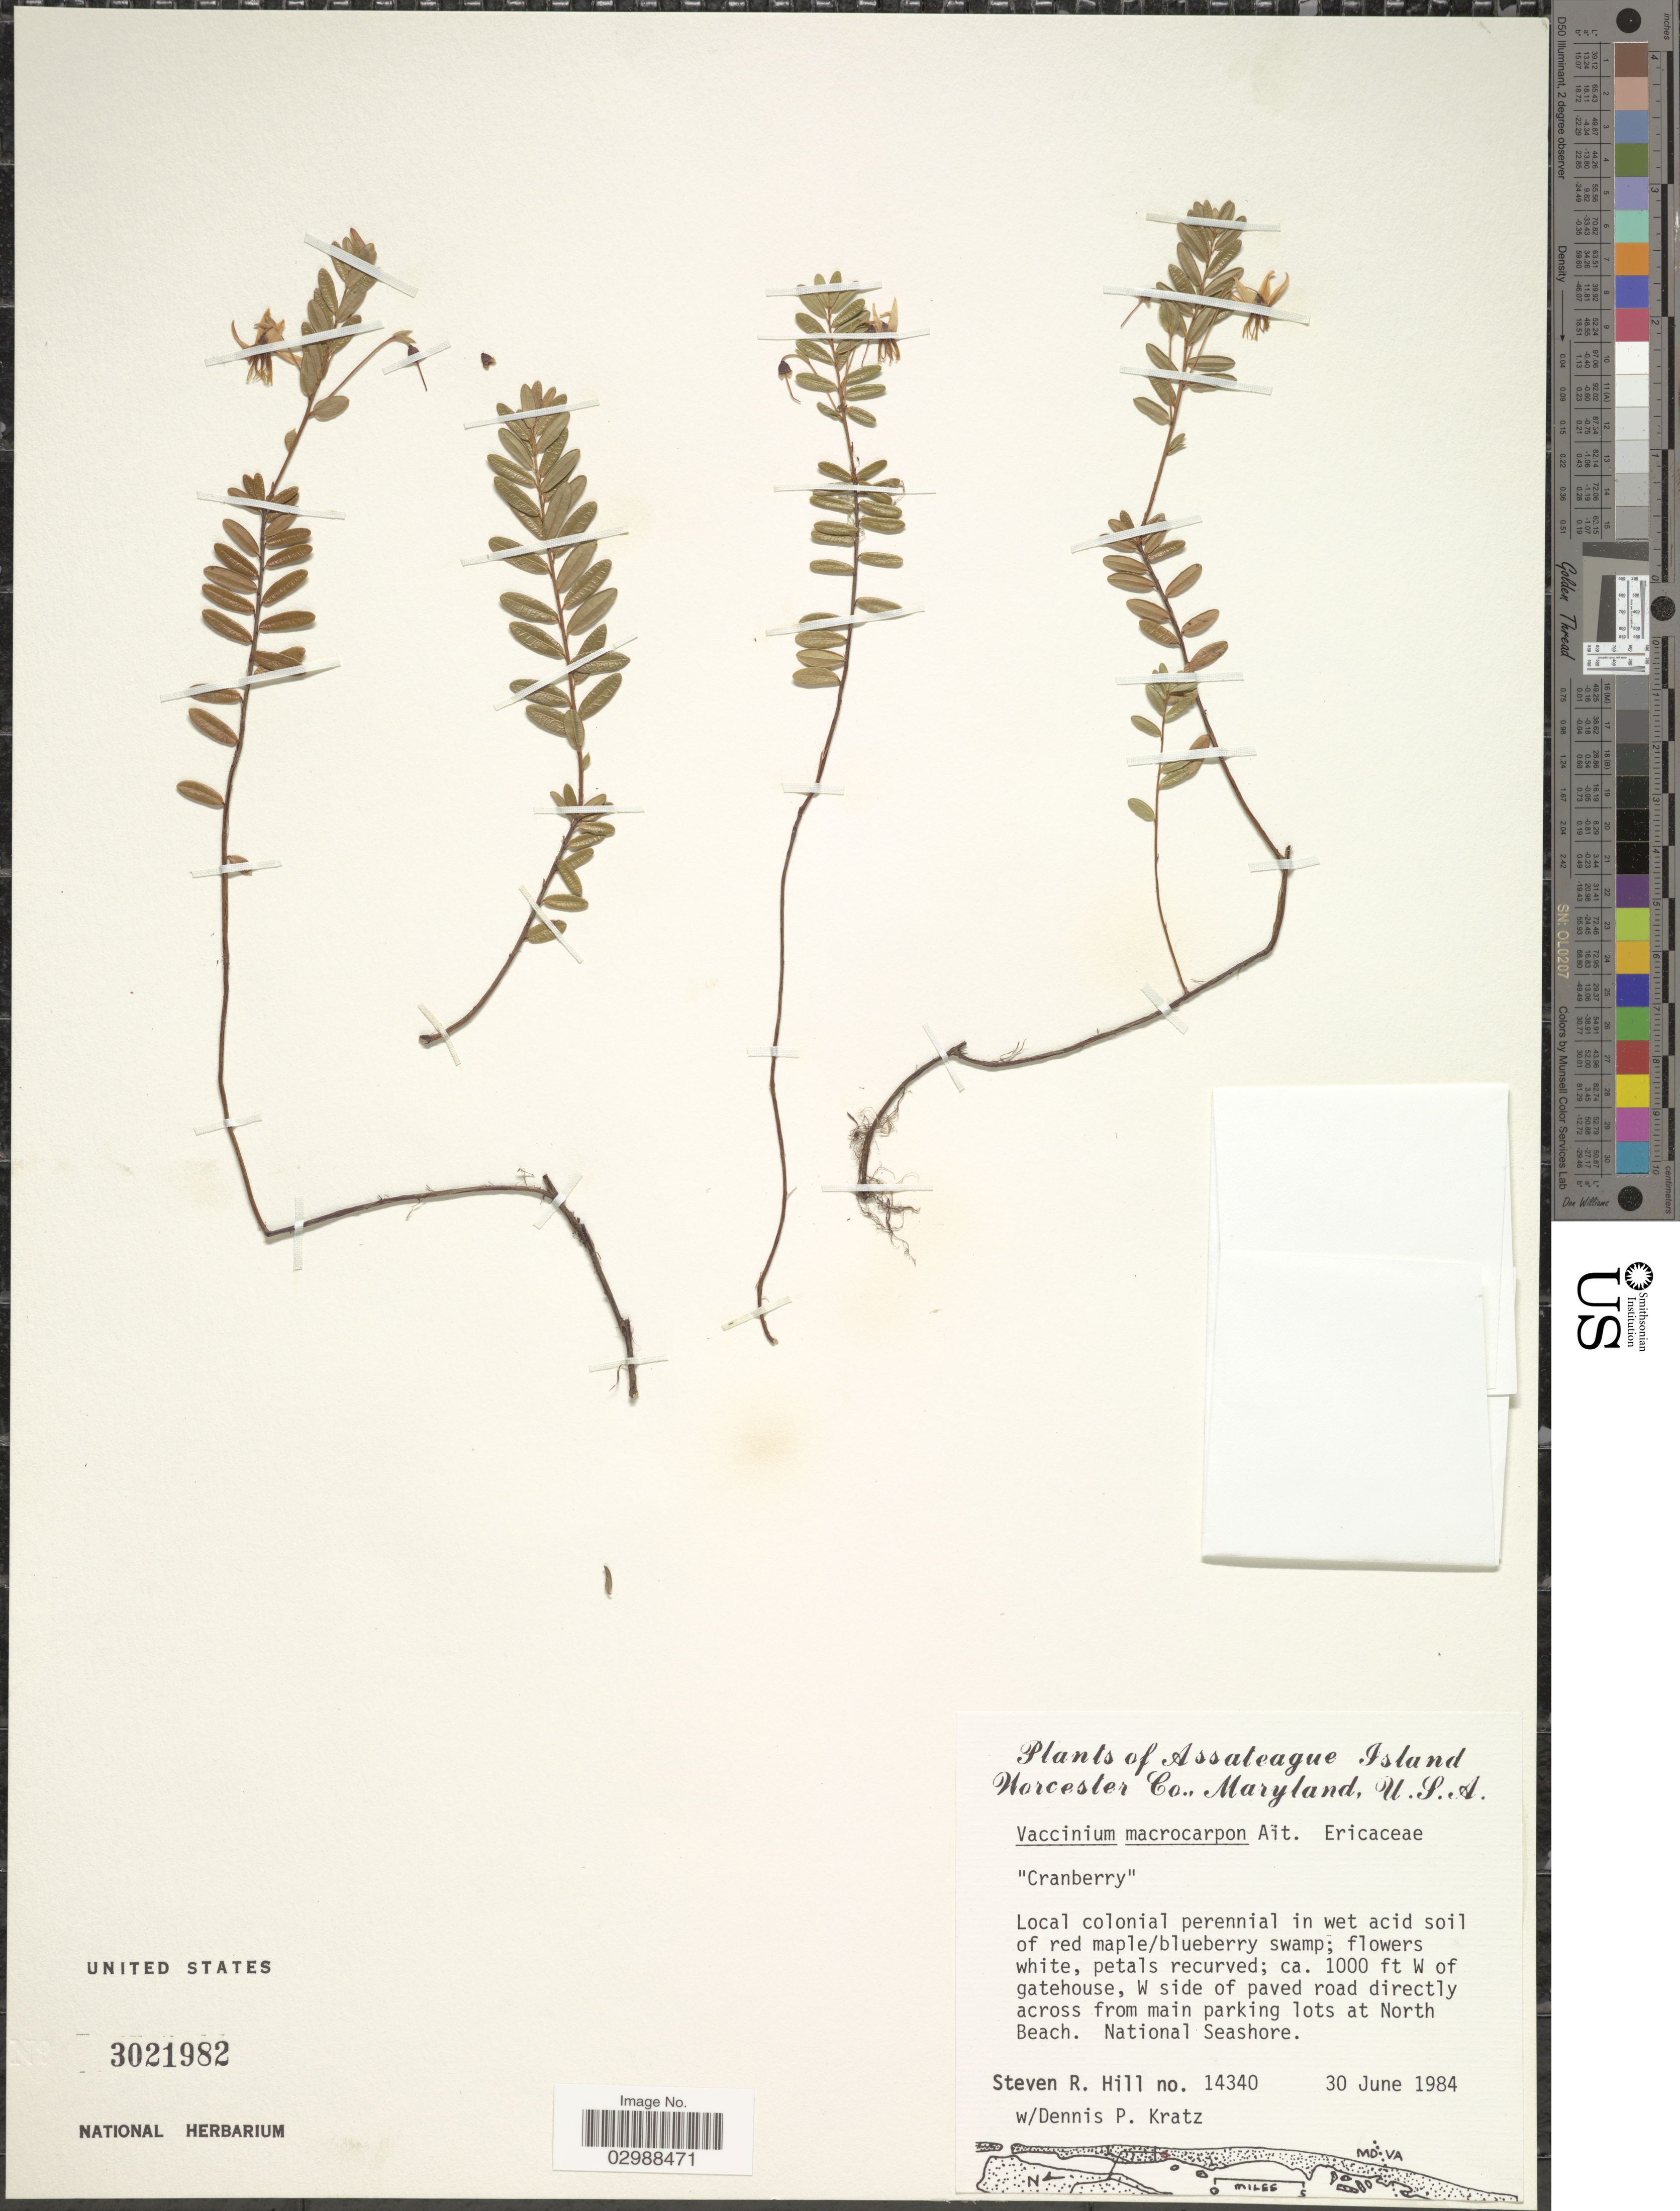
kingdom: Plantae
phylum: Tracheophyta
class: Magnoliopsida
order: Ericales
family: Ericaceae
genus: Vaccinium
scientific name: Vaccinium macrocarpon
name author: Aiton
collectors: S. Hill & D. Kratz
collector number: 14340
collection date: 1984-06-30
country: United States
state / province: Maryland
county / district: Worcester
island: Assateague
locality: W side of paved road directly across from main parking lots at North Beach, Assateague Island National Seashore.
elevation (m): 305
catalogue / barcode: US 3021982